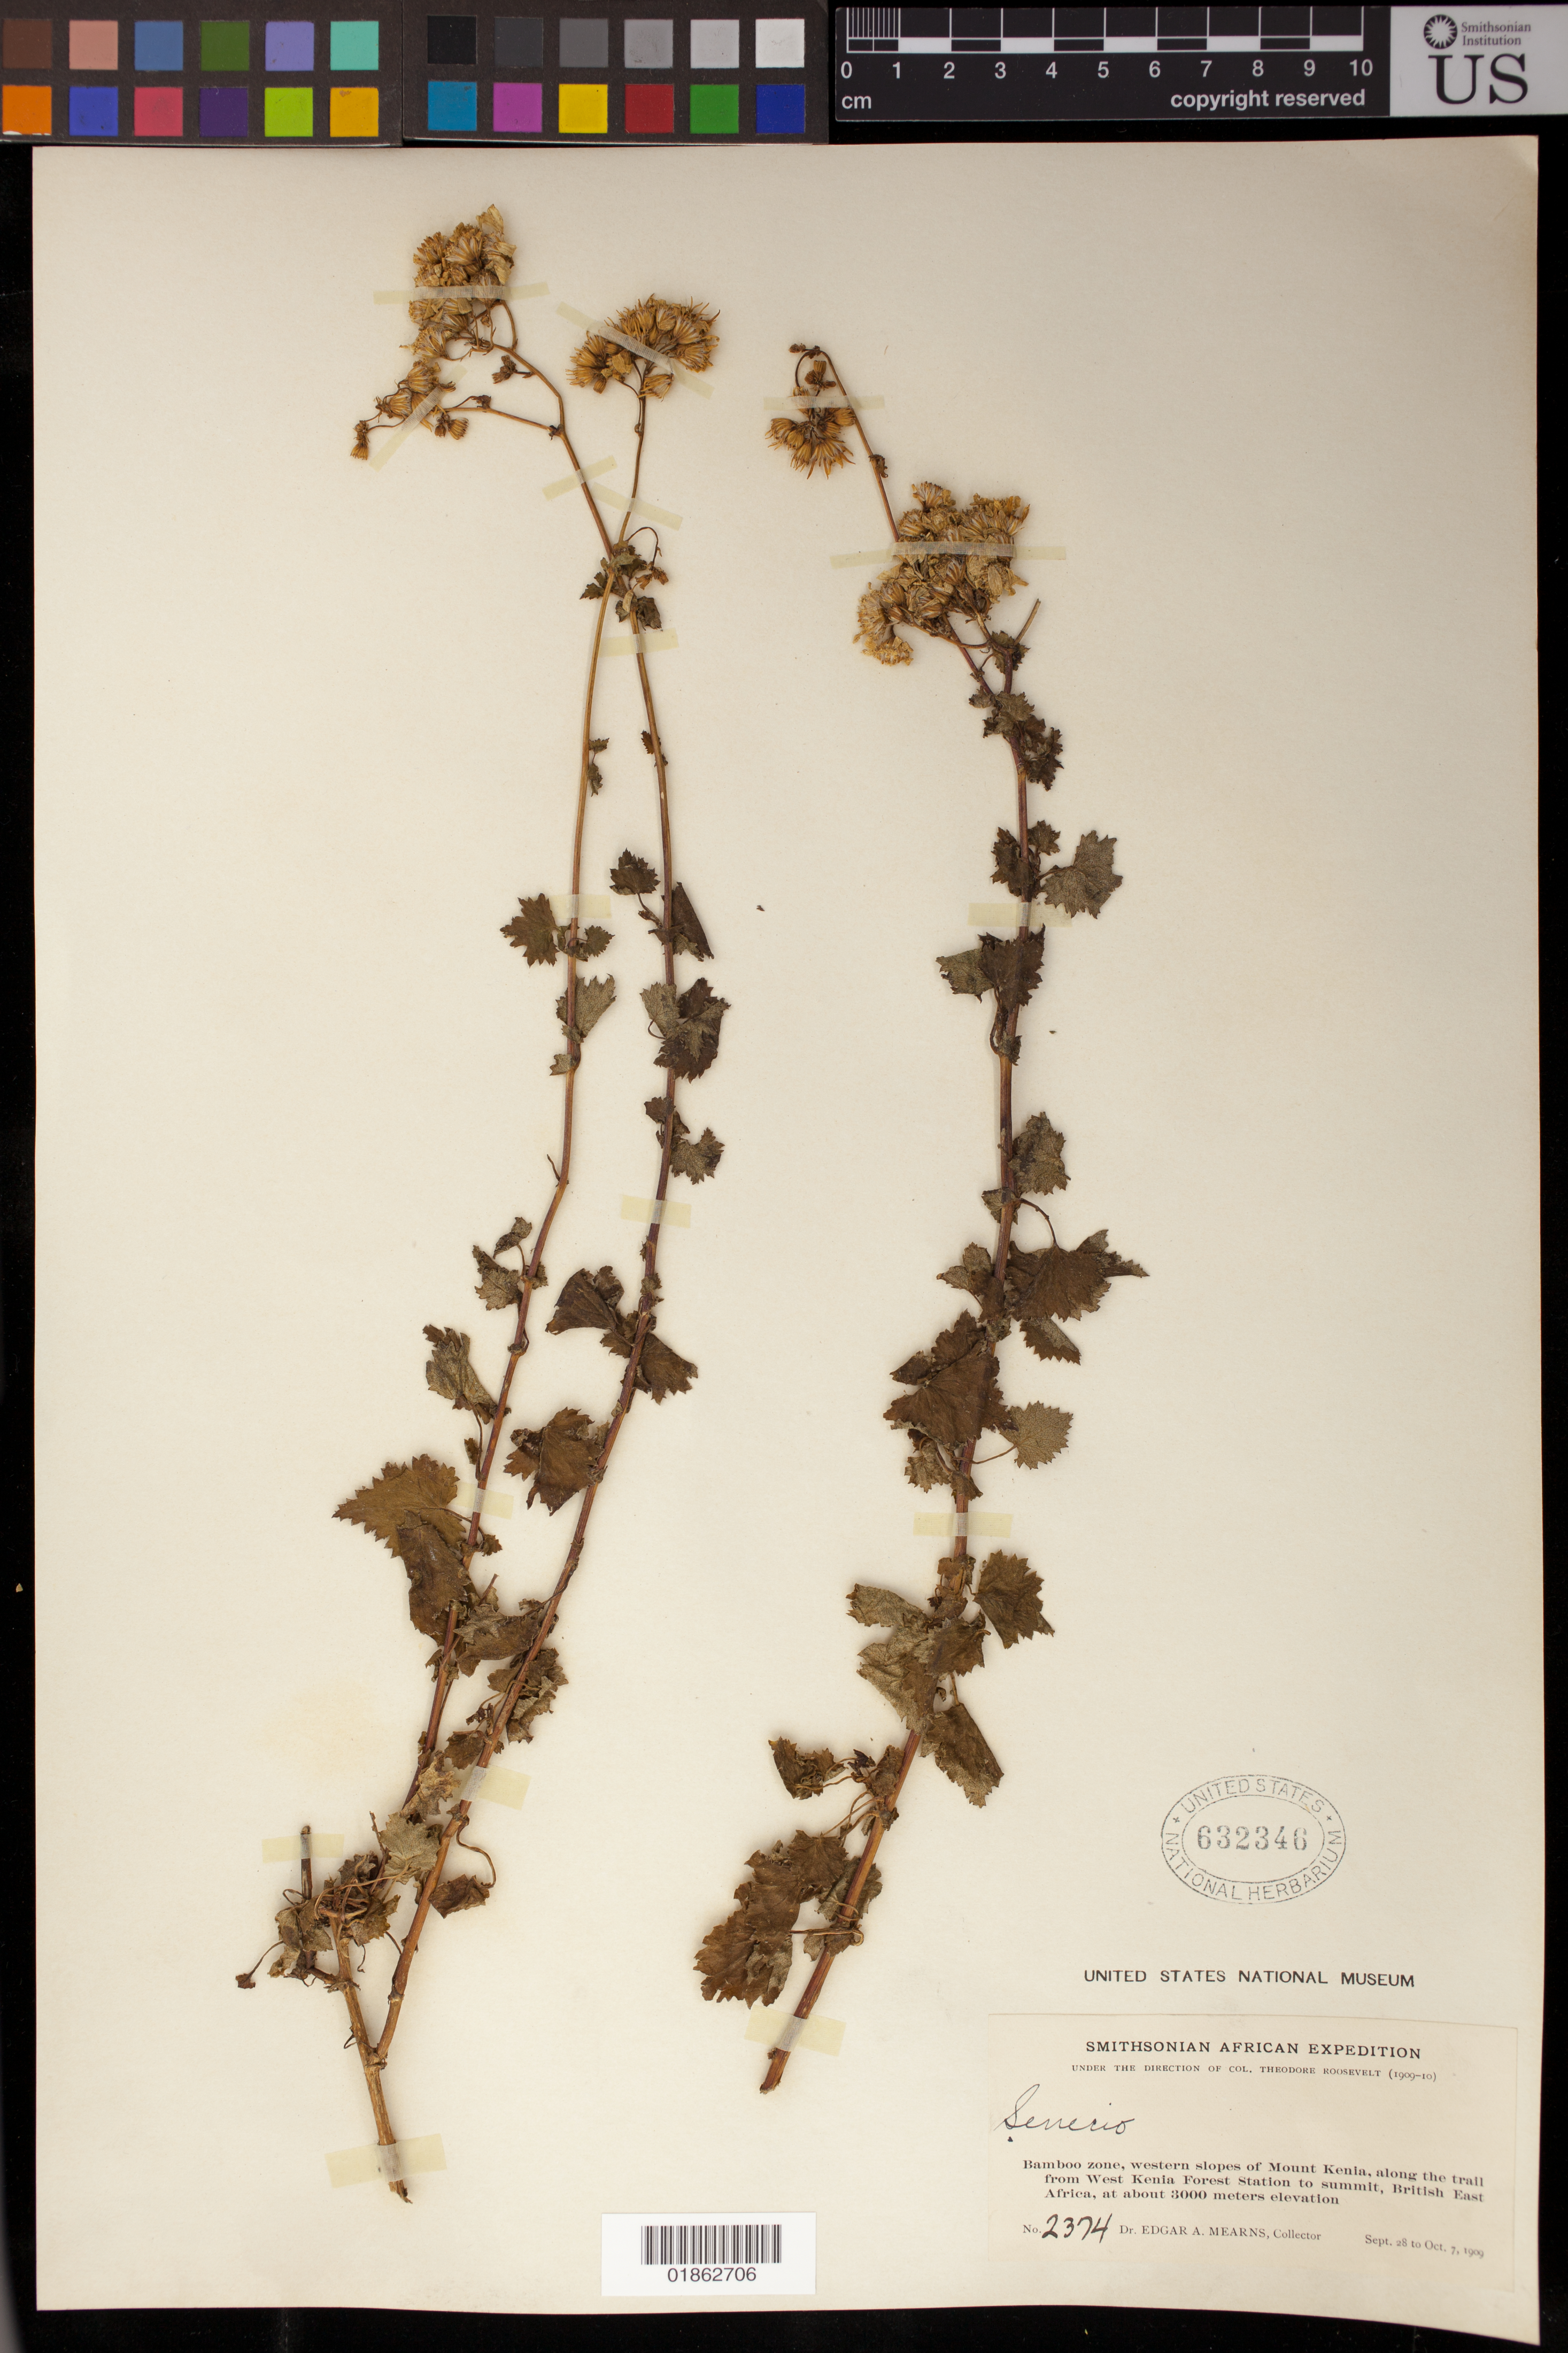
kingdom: Plantae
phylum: Tracheophyta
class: Magnoliopsida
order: Asterales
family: Asteraceae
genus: Senecio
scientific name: Senecio sp.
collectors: E. A. Mearns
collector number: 2374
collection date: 1909-09-28/1909-10-07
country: Kenya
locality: Bamboo zone, western slopes of Mount Kenia, along the trail from West Kenia Forest Station to summit, British East Africa.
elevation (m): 3000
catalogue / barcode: US 632346